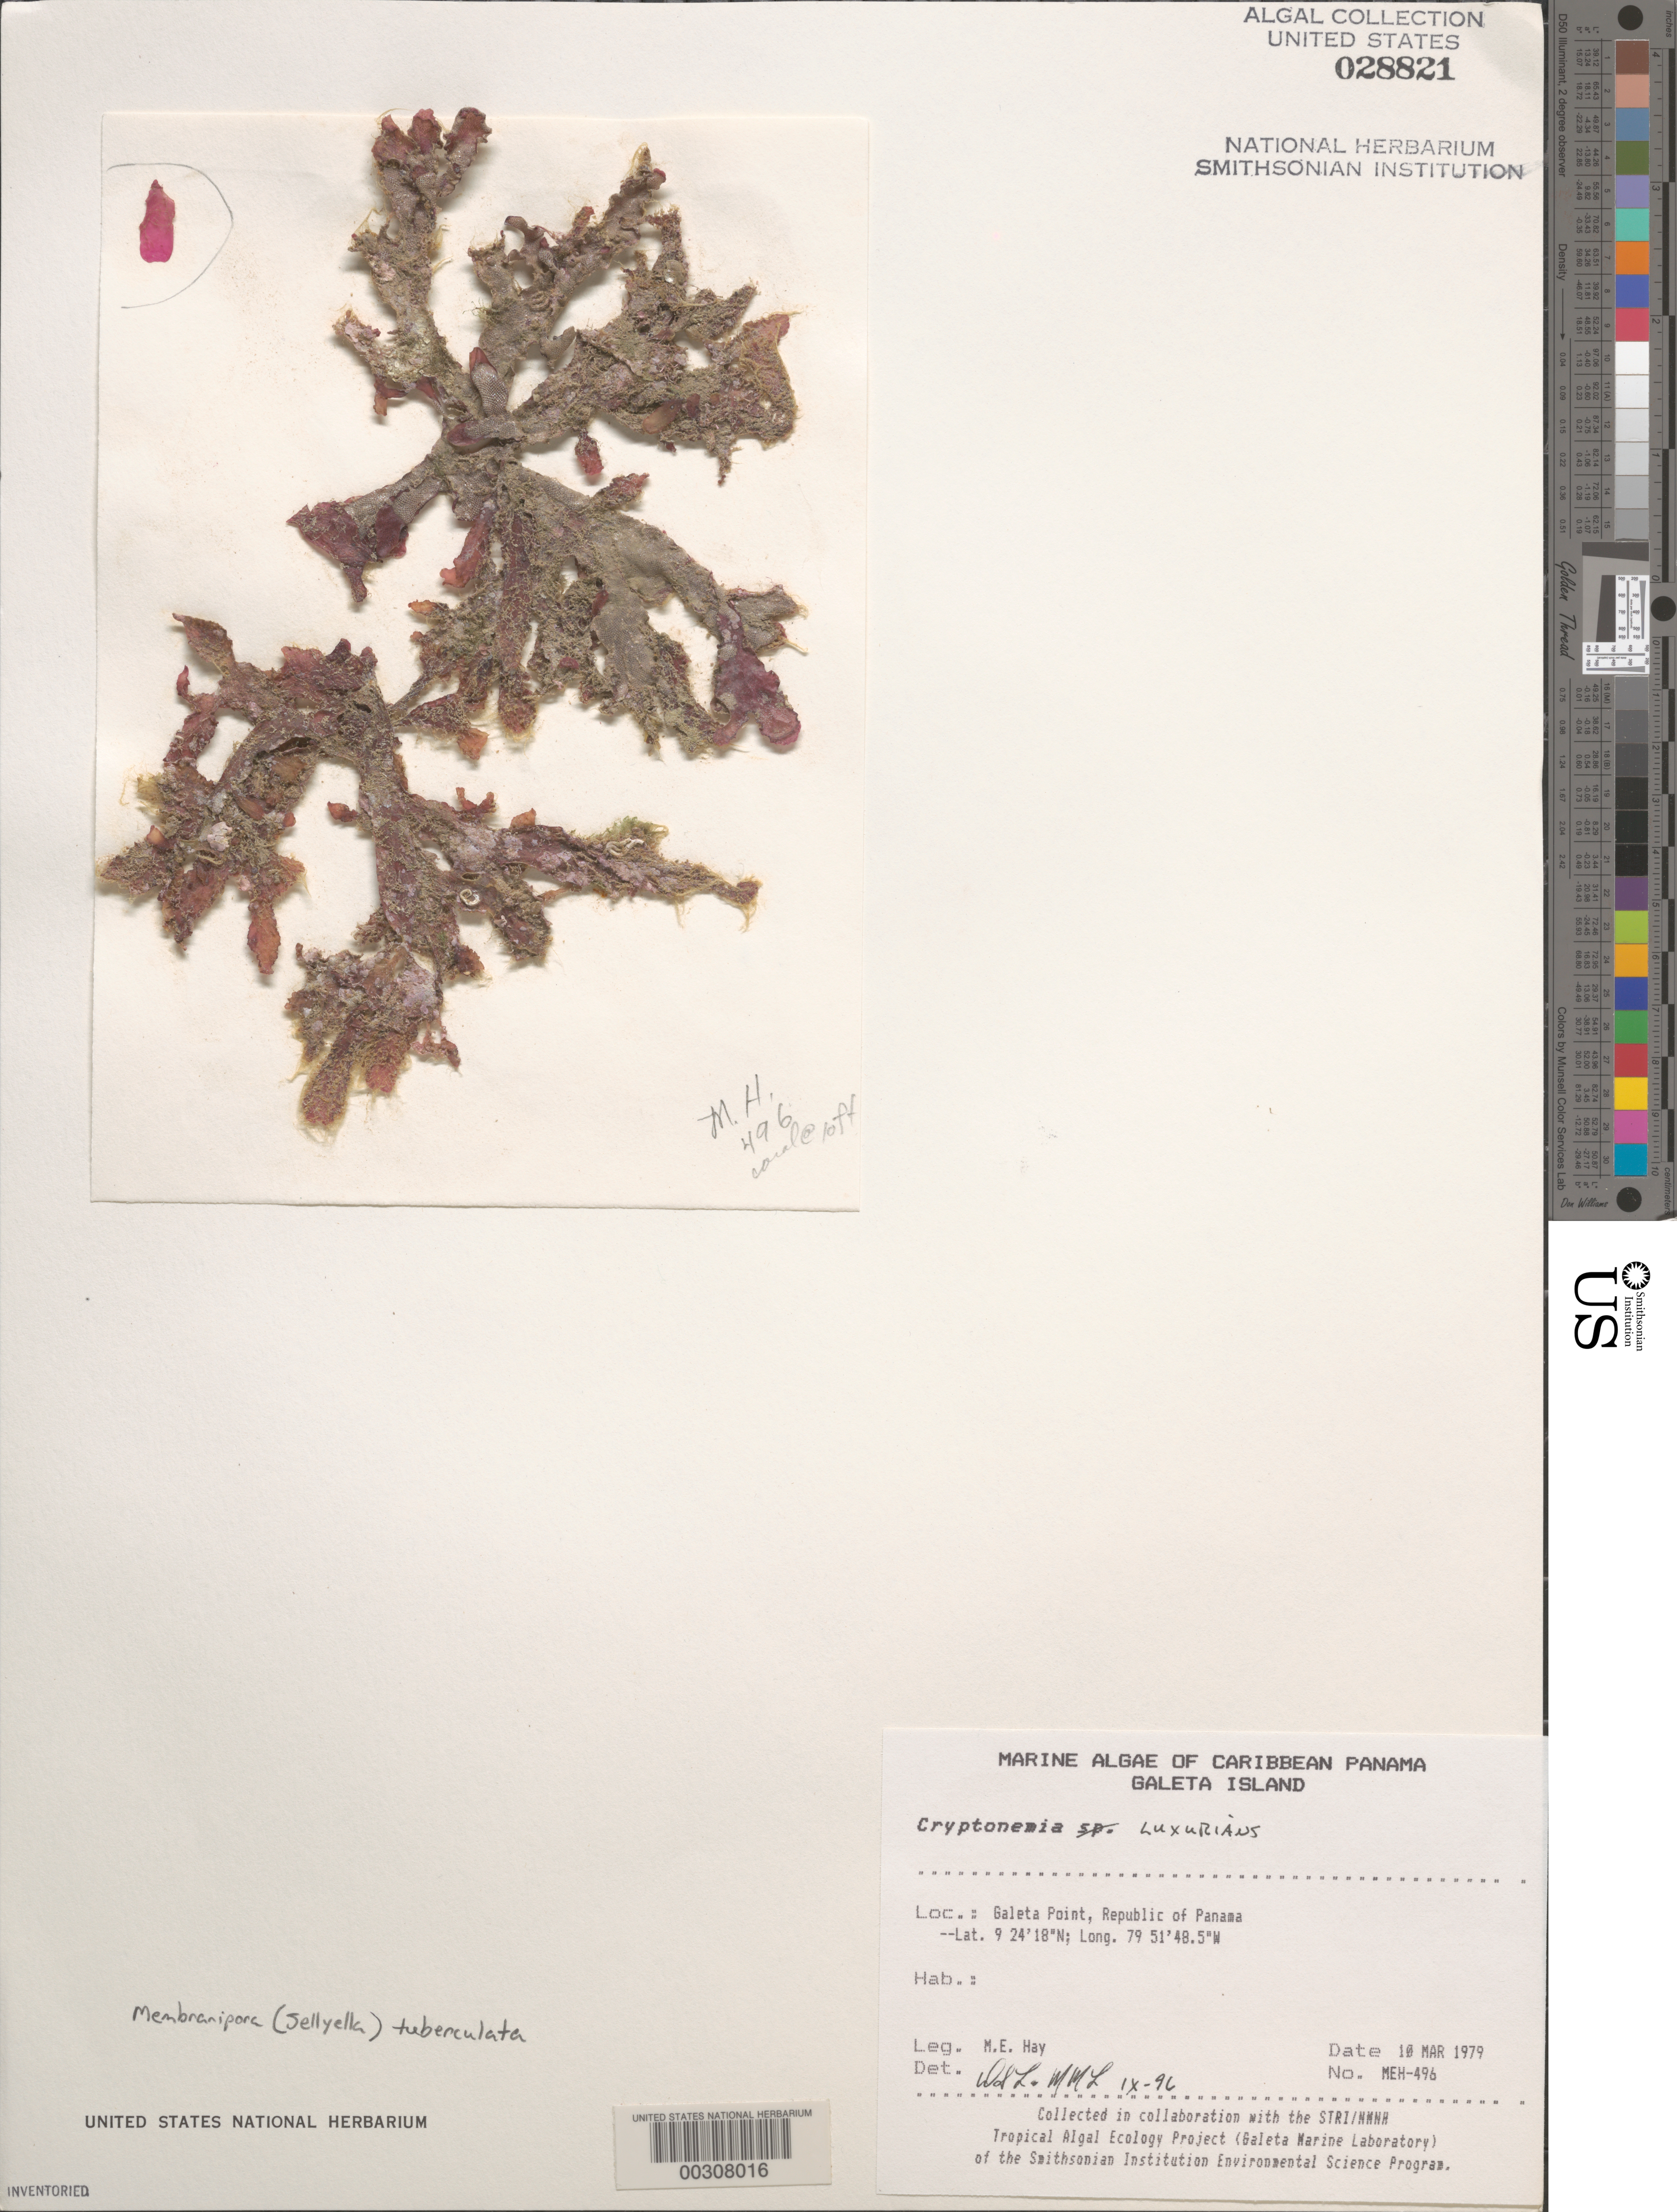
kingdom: Plantae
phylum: Rhodophyta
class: Florideophyceae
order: Halymeniales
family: Halymeniaceae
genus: Cryptonemia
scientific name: Cryptonemia seminervis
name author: (C. Agardh) J. Agardh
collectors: M. E. Hay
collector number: MEH-496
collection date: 1979-03-10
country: Panama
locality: Caribbean Panama. Galeta Island. Galeta Point, Republic of Panama.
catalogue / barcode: US 28821